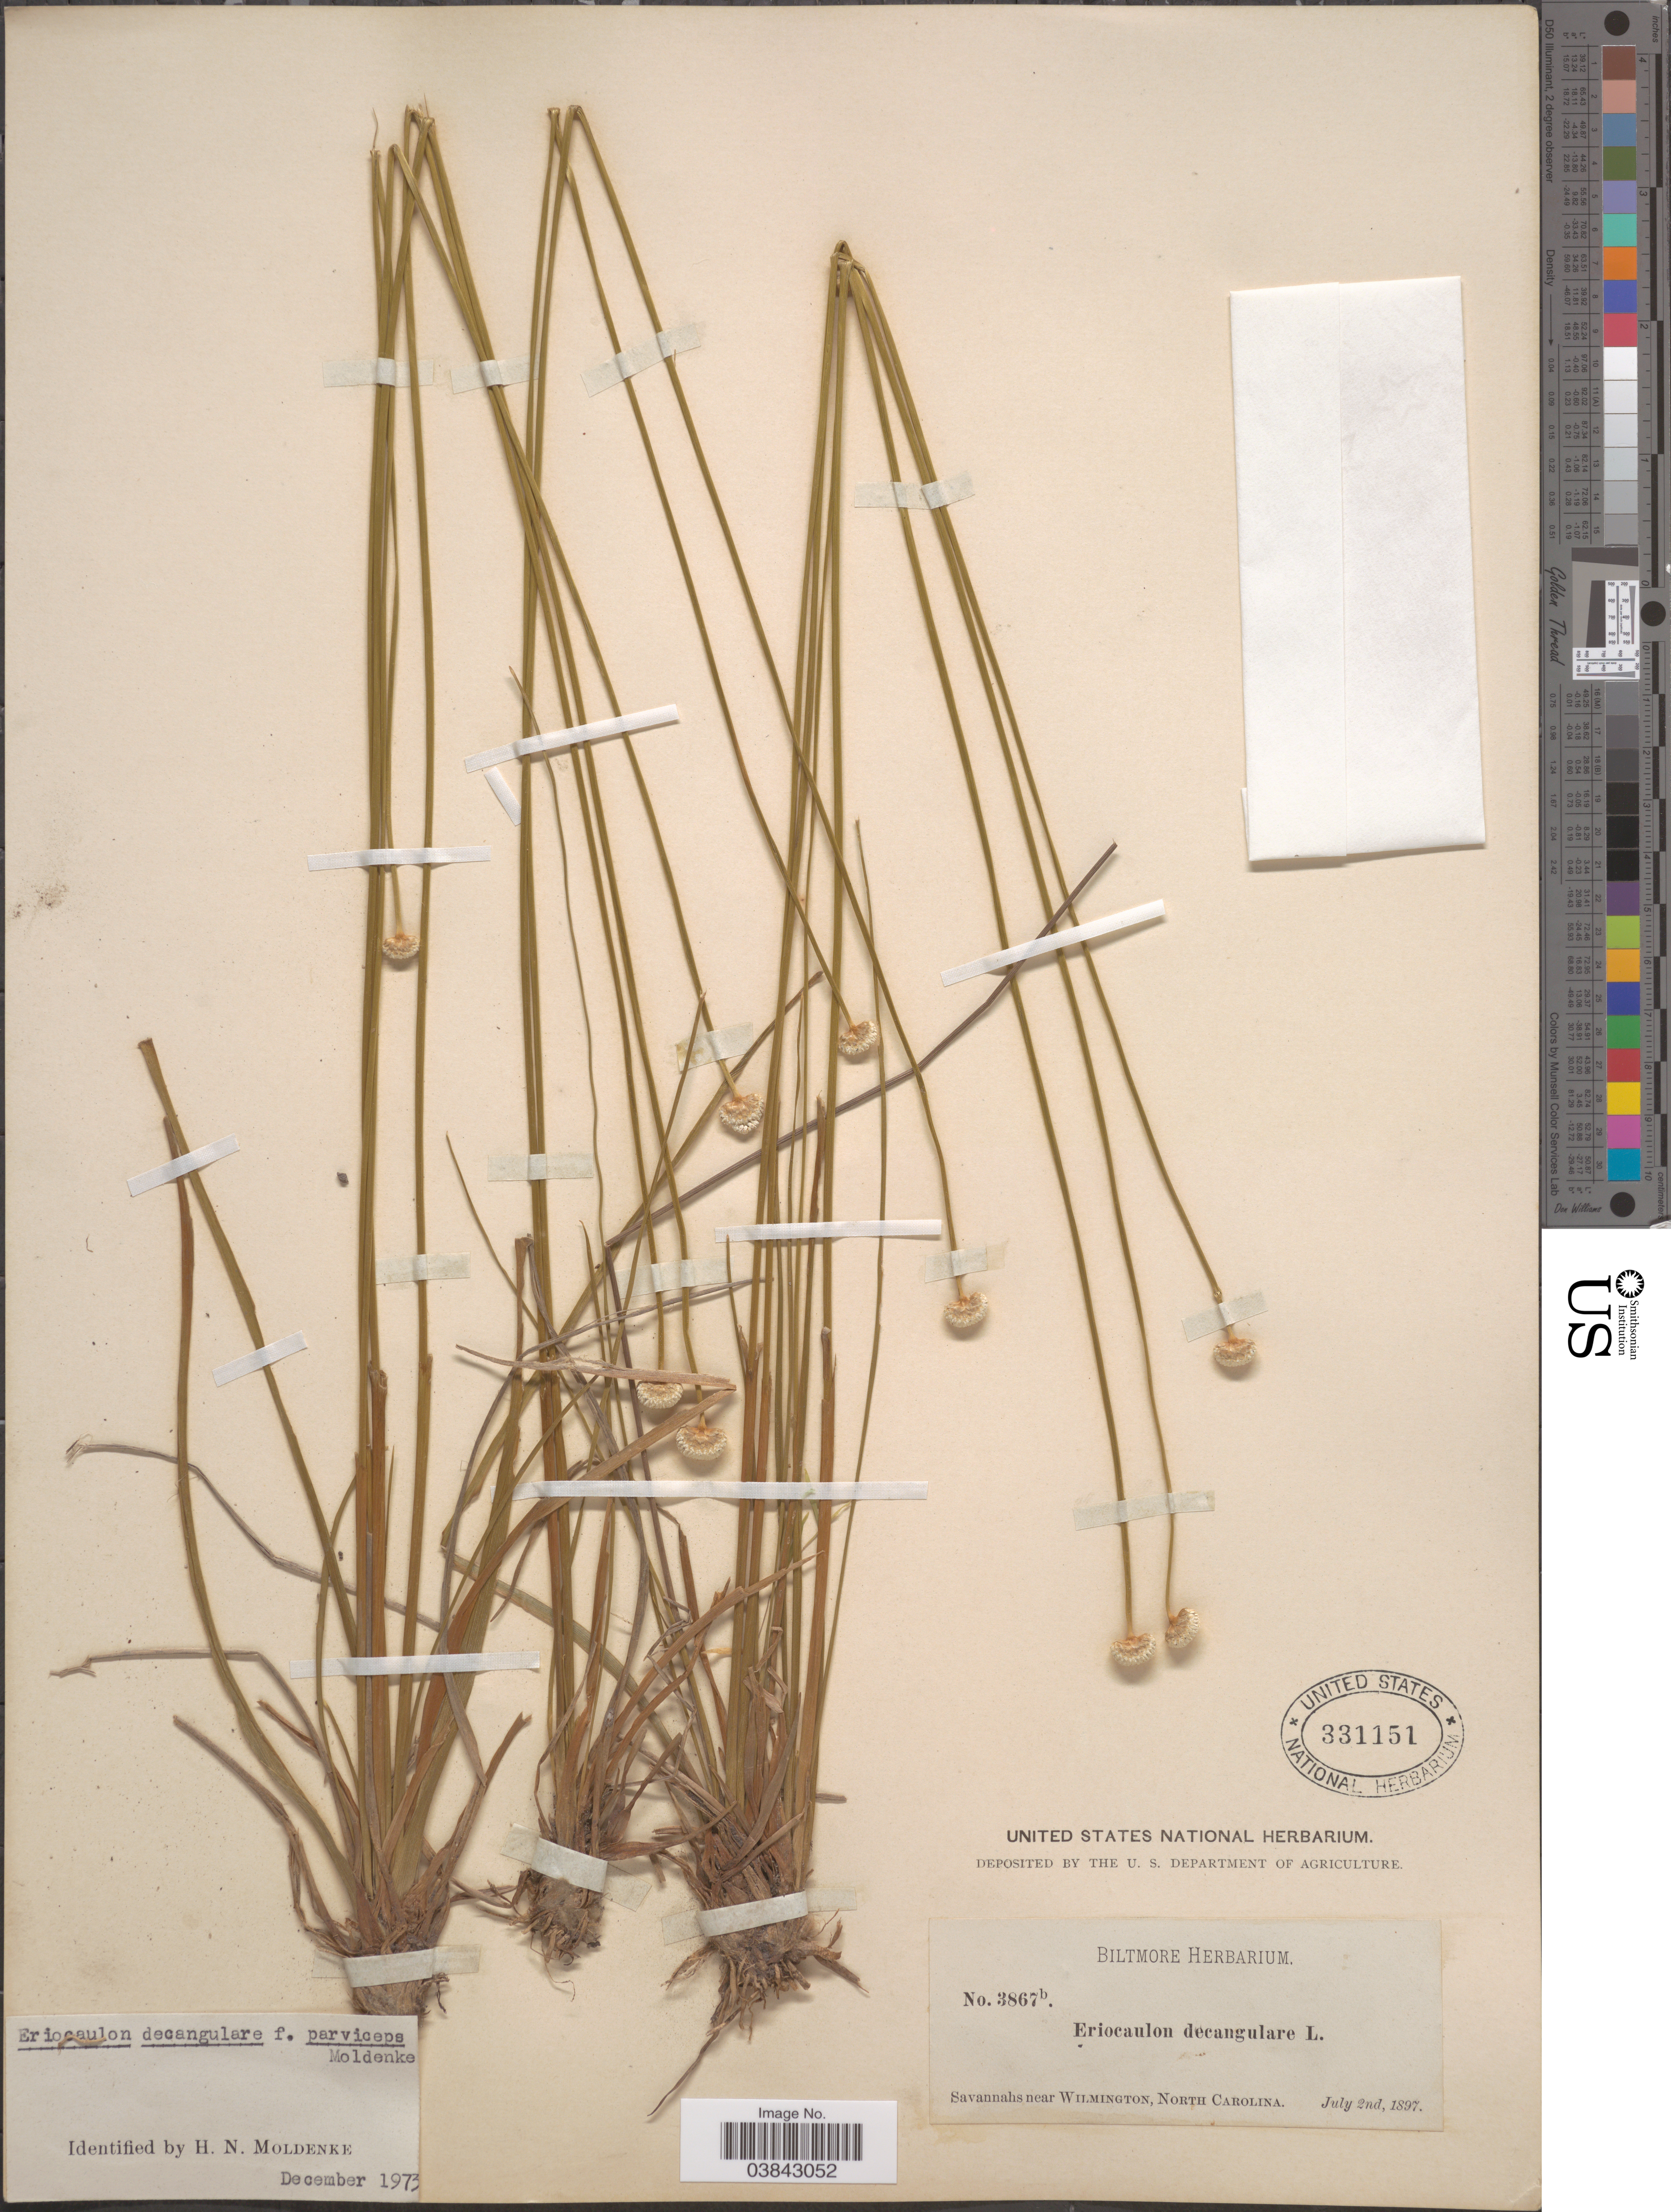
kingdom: Plantae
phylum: Tracheophyta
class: Liliopsida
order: Poales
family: Eriocaulaceae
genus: Eriocaulon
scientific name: Eriocaulon decangulare f. parviceps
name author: Moldenke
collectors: ex herb. Biltmore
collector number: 3867b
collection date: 1897-07-02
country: United States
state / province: North Carolina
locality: Near Wilmington.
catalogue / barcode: US 331151